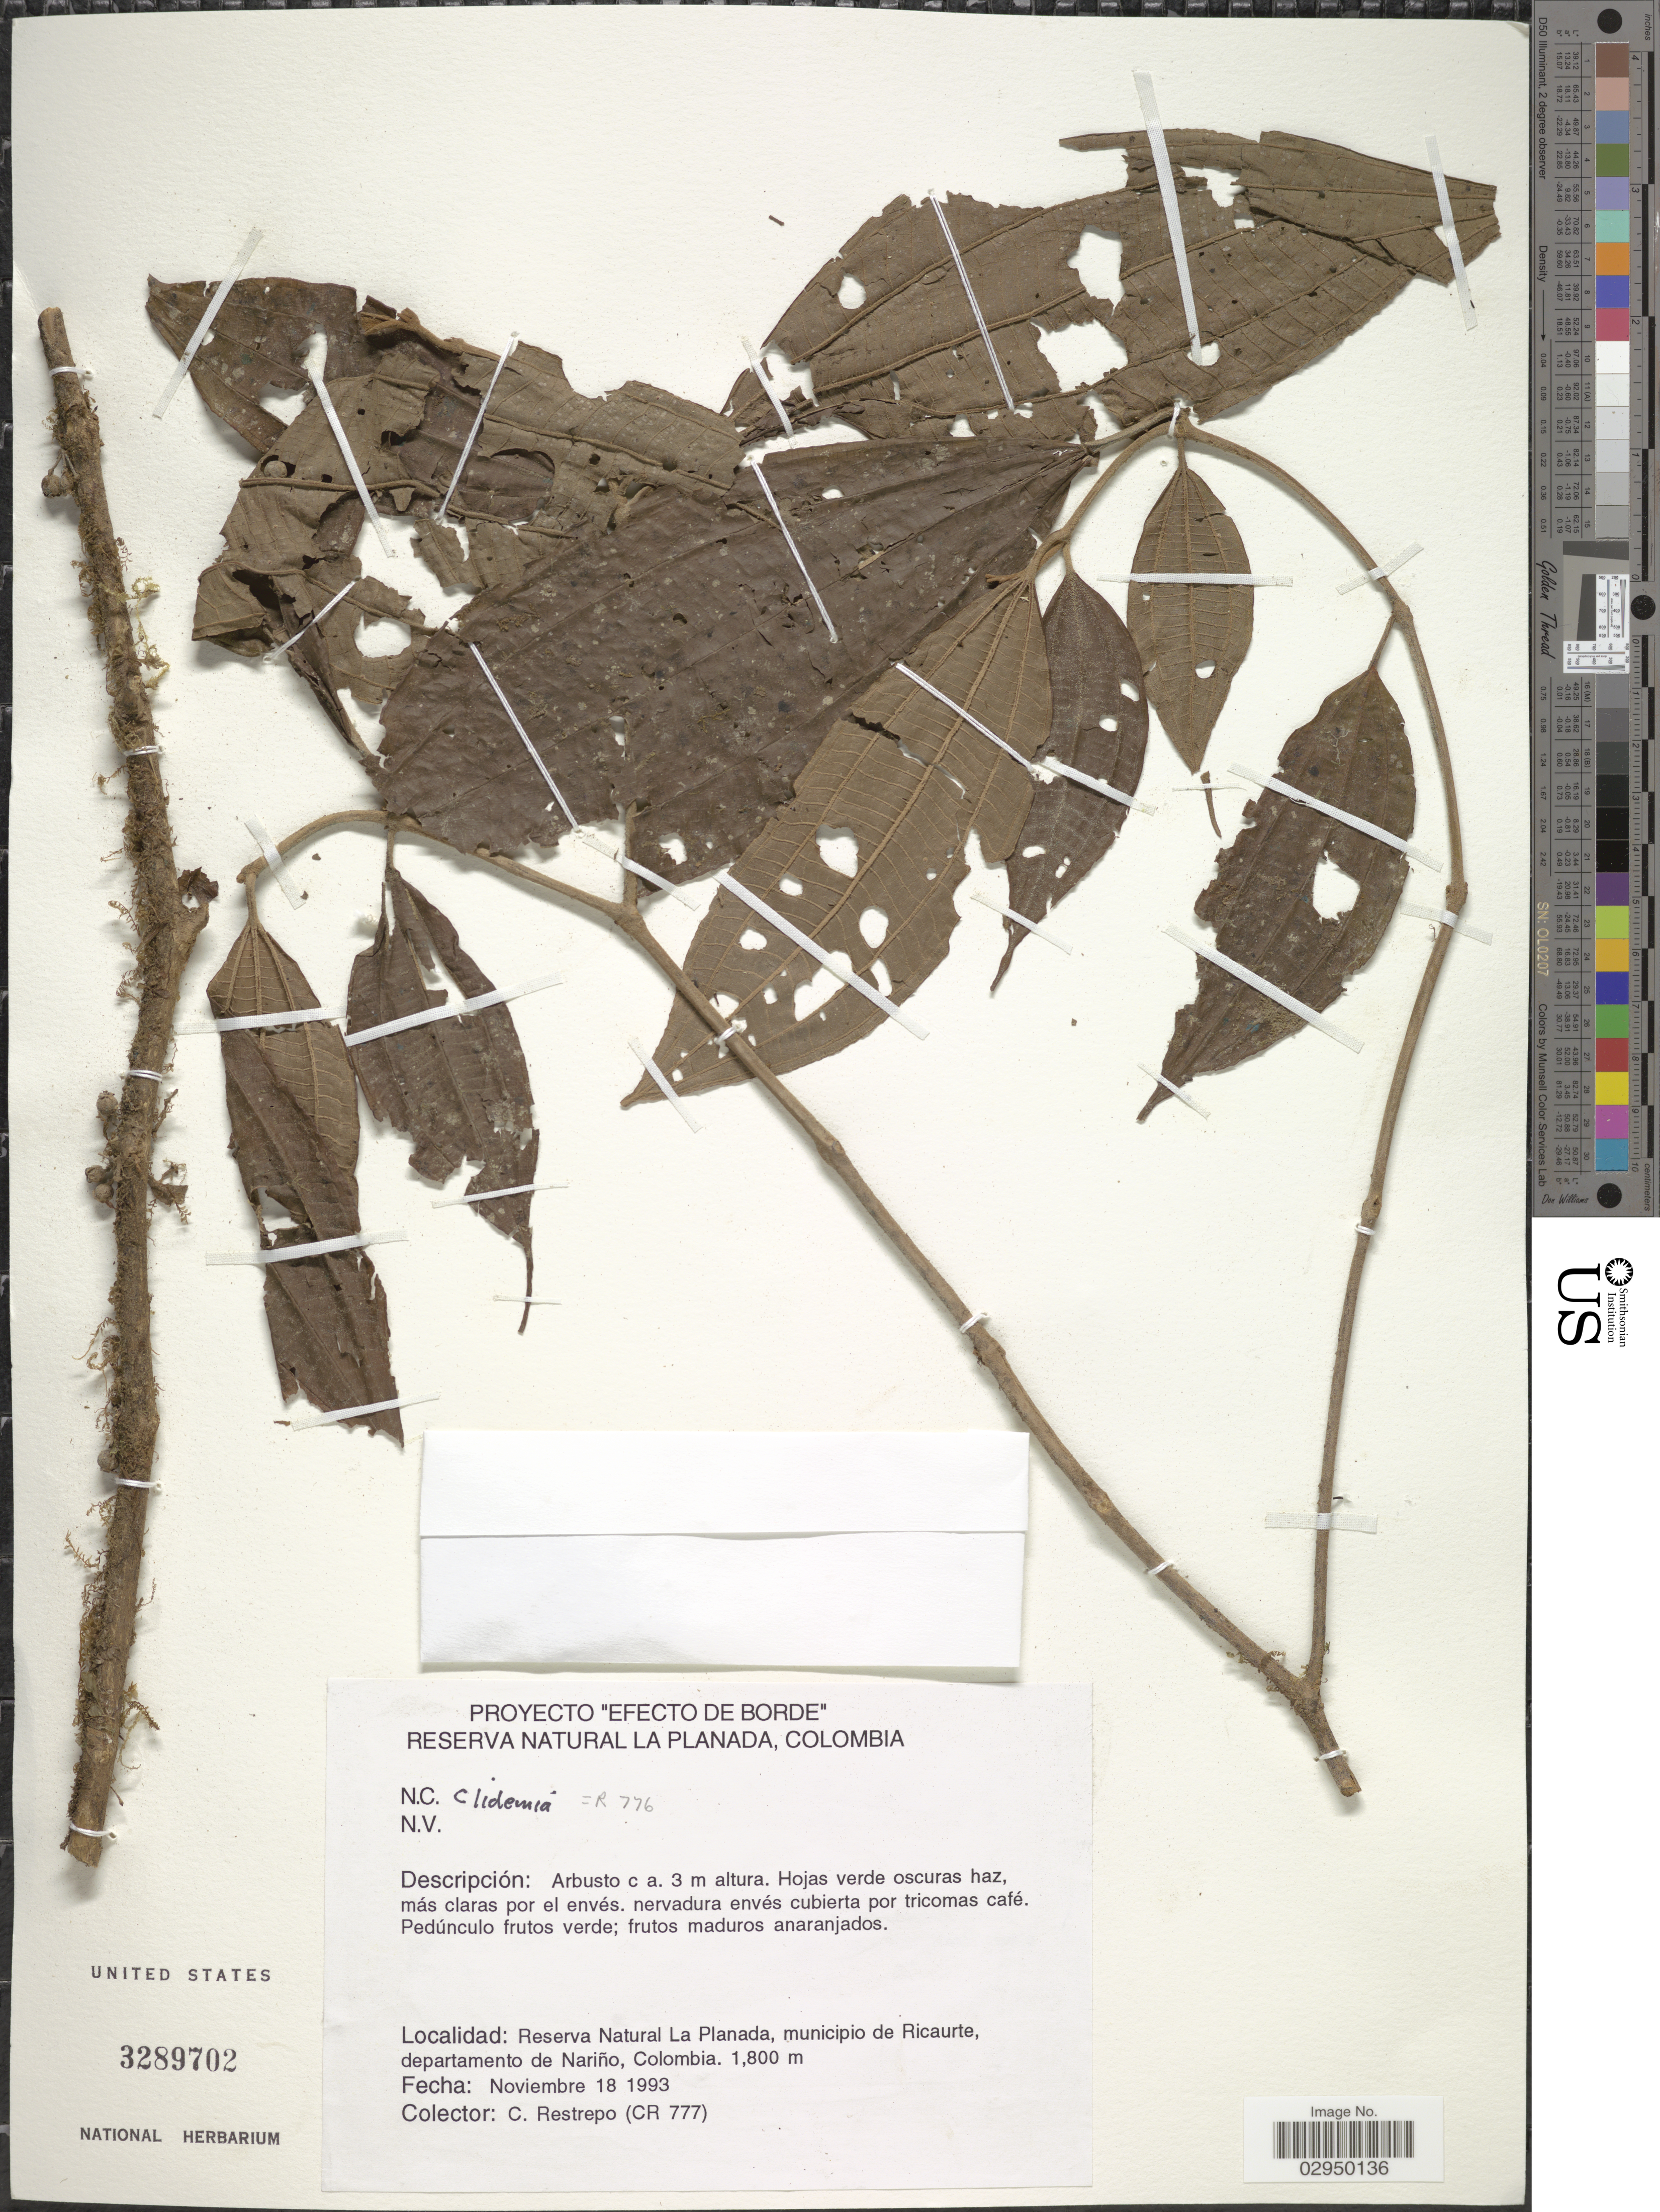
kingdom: Plantae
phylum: Tracheophyta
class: Magnoliopsida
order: Myrtales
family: Melastomataceae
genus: Clidemia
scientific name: Clidemia sp.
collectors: C. Restrepo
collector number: CR 777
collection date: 1993-11-18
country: Colombia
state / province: Nariño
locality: Reserva Natural La Planada, municipio de Ricaurte, departamento de Nariño.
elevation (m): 1800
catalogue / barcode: US 3289702